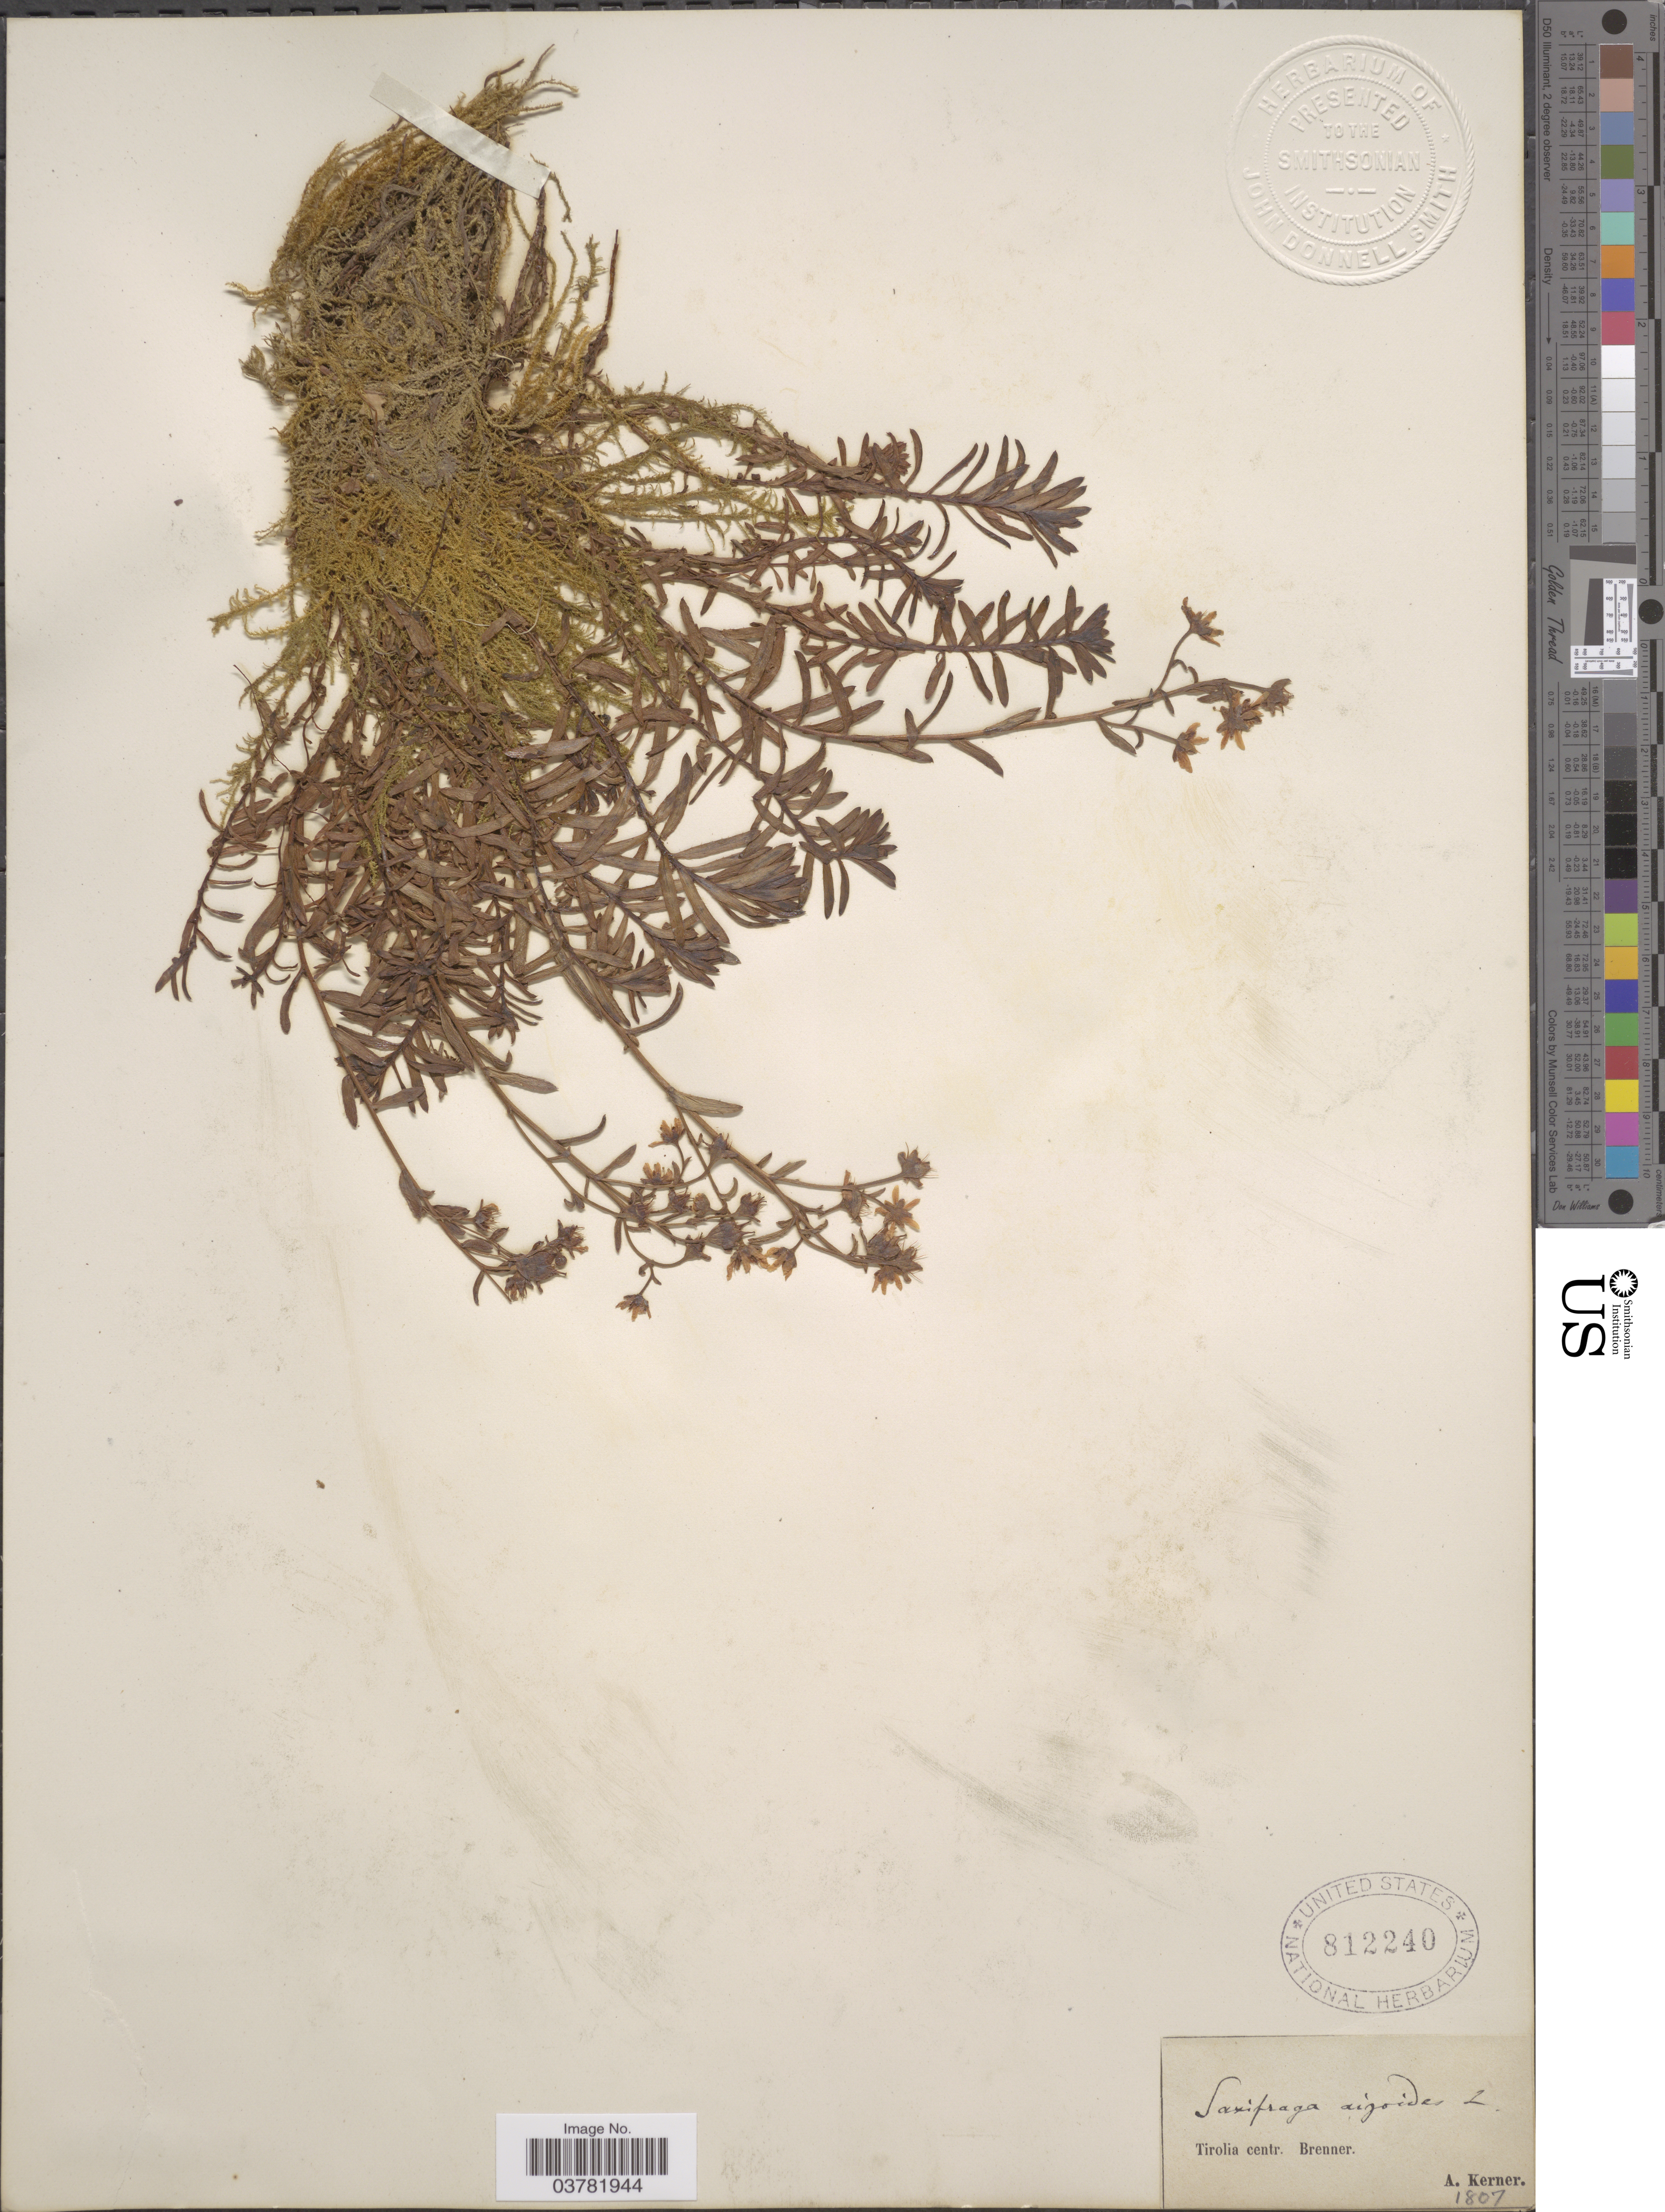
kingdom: Plantae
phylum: Tracheophyta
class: Magnoliopsida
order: Saxifragales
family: Saxifragaceae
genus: Saxifraga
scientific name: Saxifraga aizoides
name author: L.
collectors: A. Kerner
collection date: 1807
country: Italy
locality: Tirolia centr. Brenner.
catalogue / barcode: US 812240